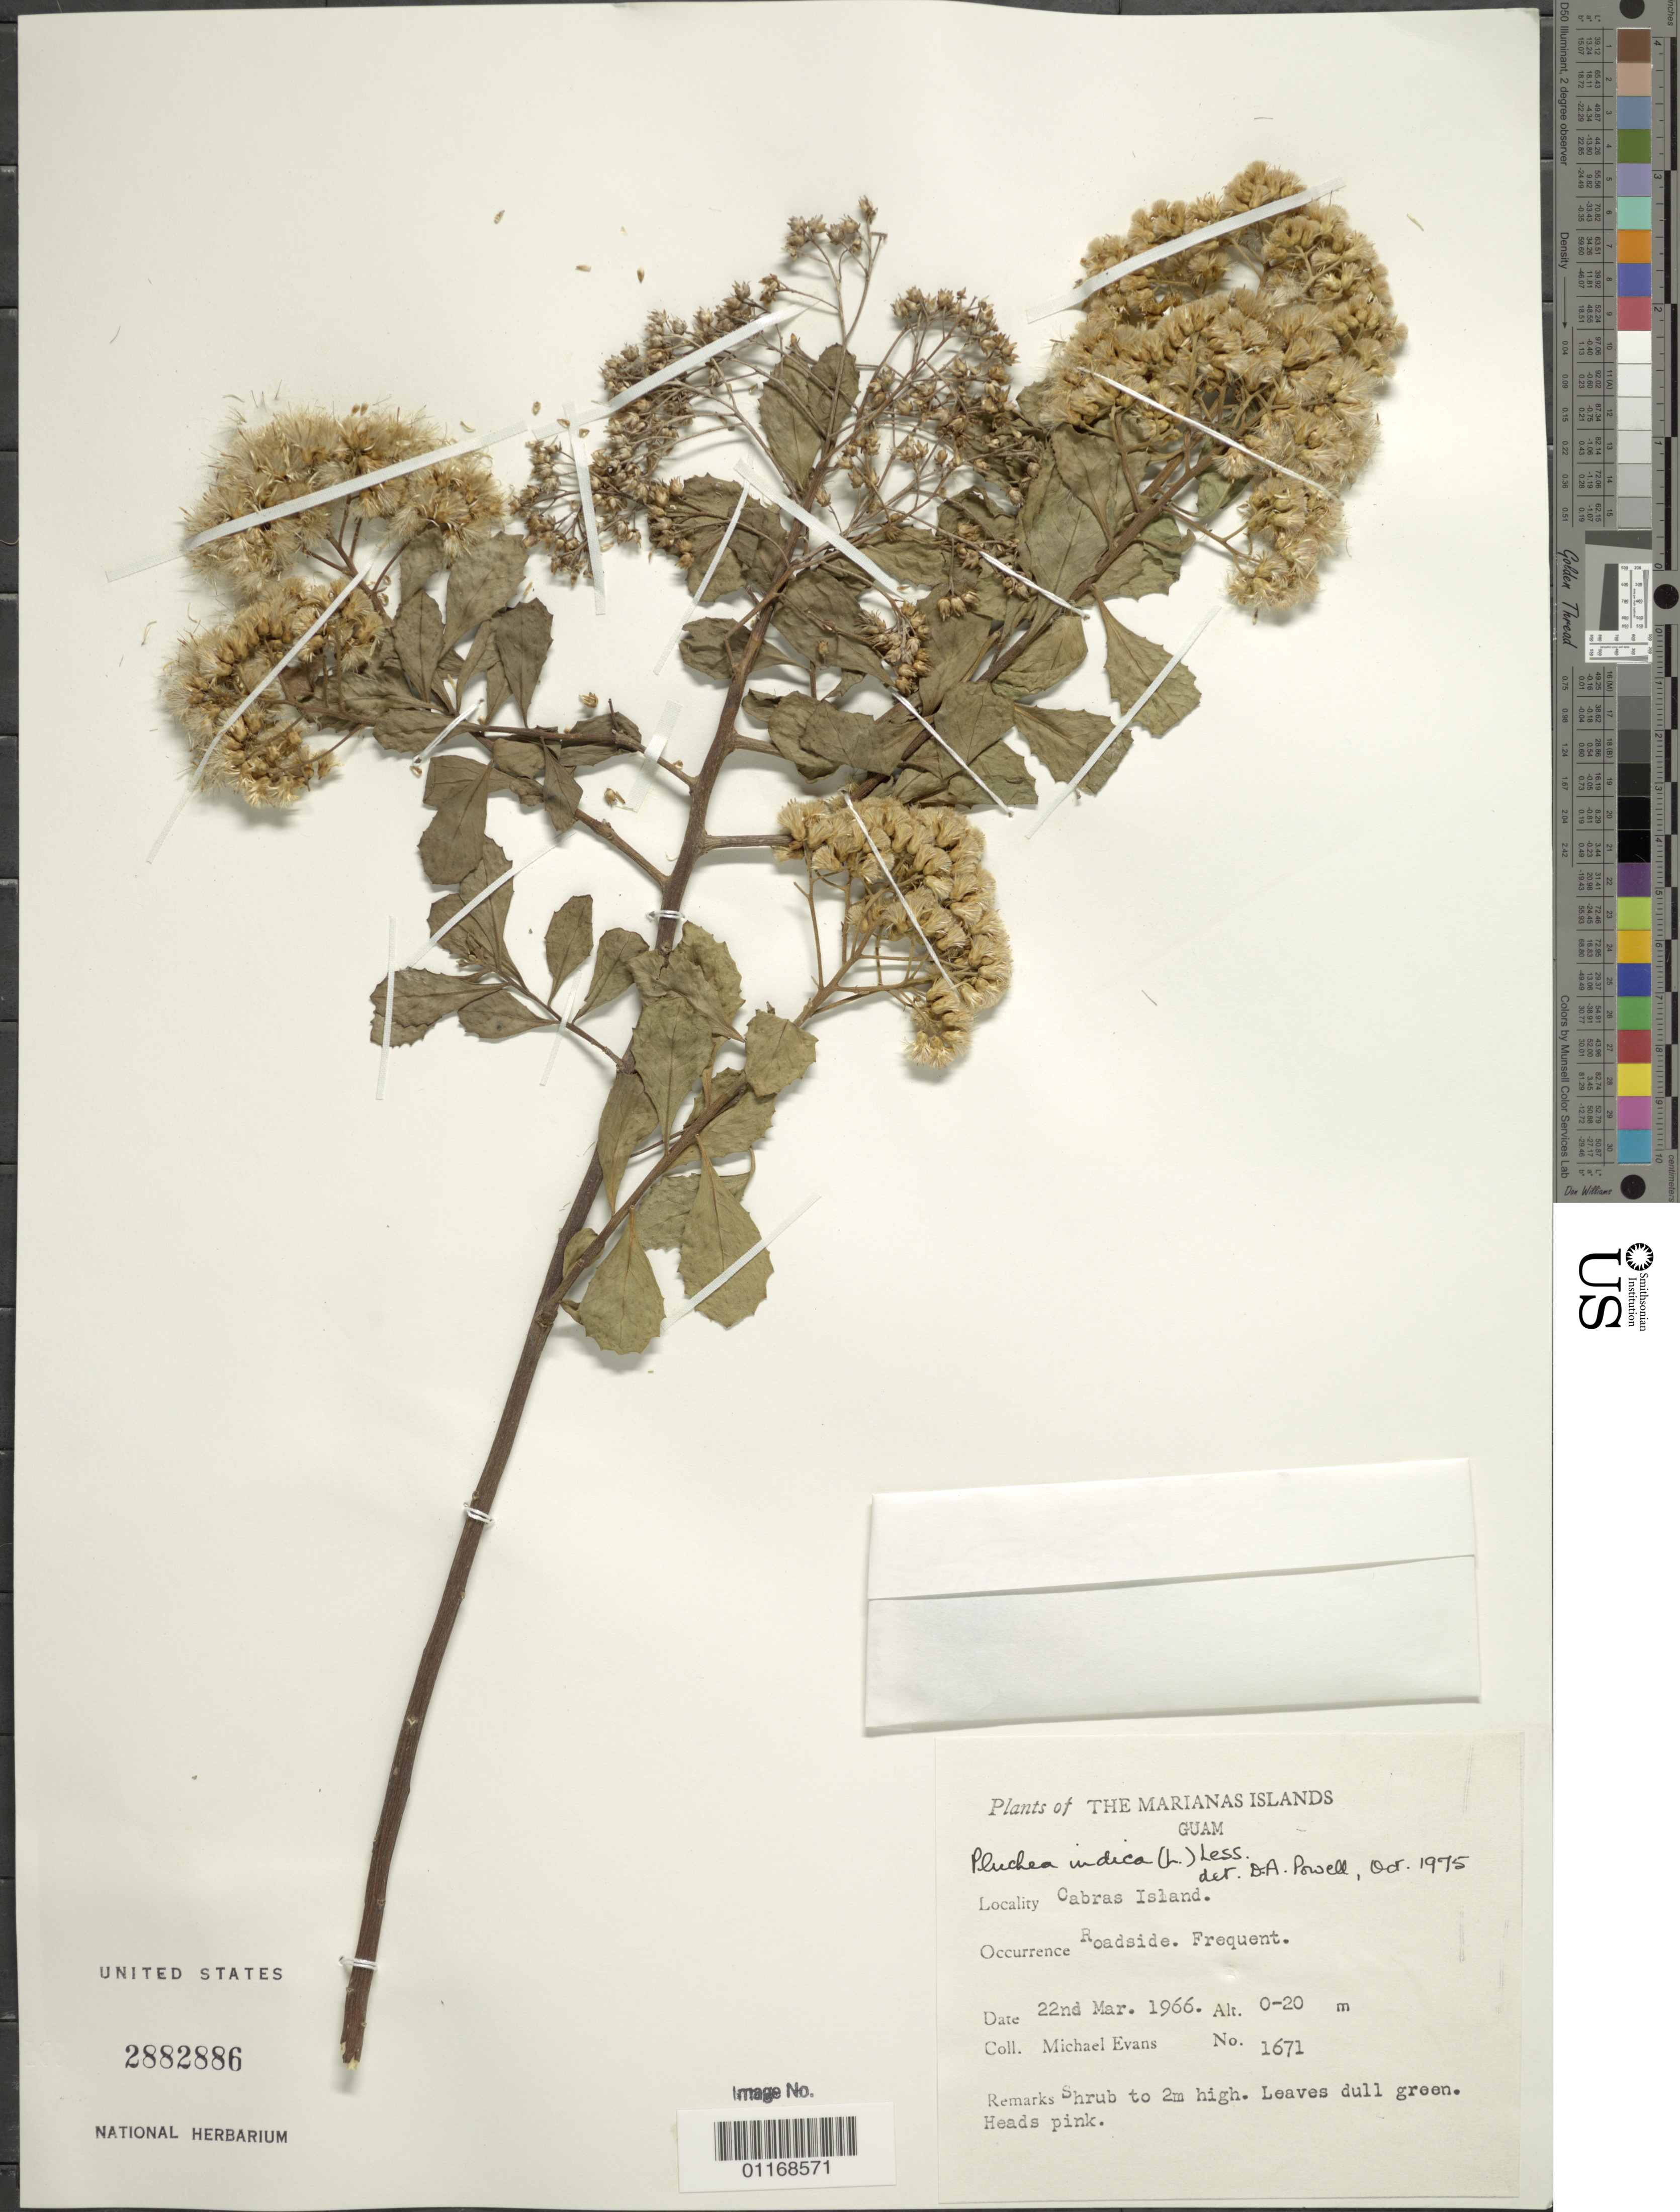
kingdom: Plantae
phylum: Tracheophyta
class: Magnoliopsida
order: Asterales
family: Asteraceae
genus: Pluchea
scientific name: Pluchea indica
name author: (L.) Less.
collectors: M. Evans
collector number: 1671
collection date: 1966-03-22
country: Guam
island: Guam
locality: Cabras Island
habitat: Roadside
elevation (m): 0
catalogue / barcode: US 2882886